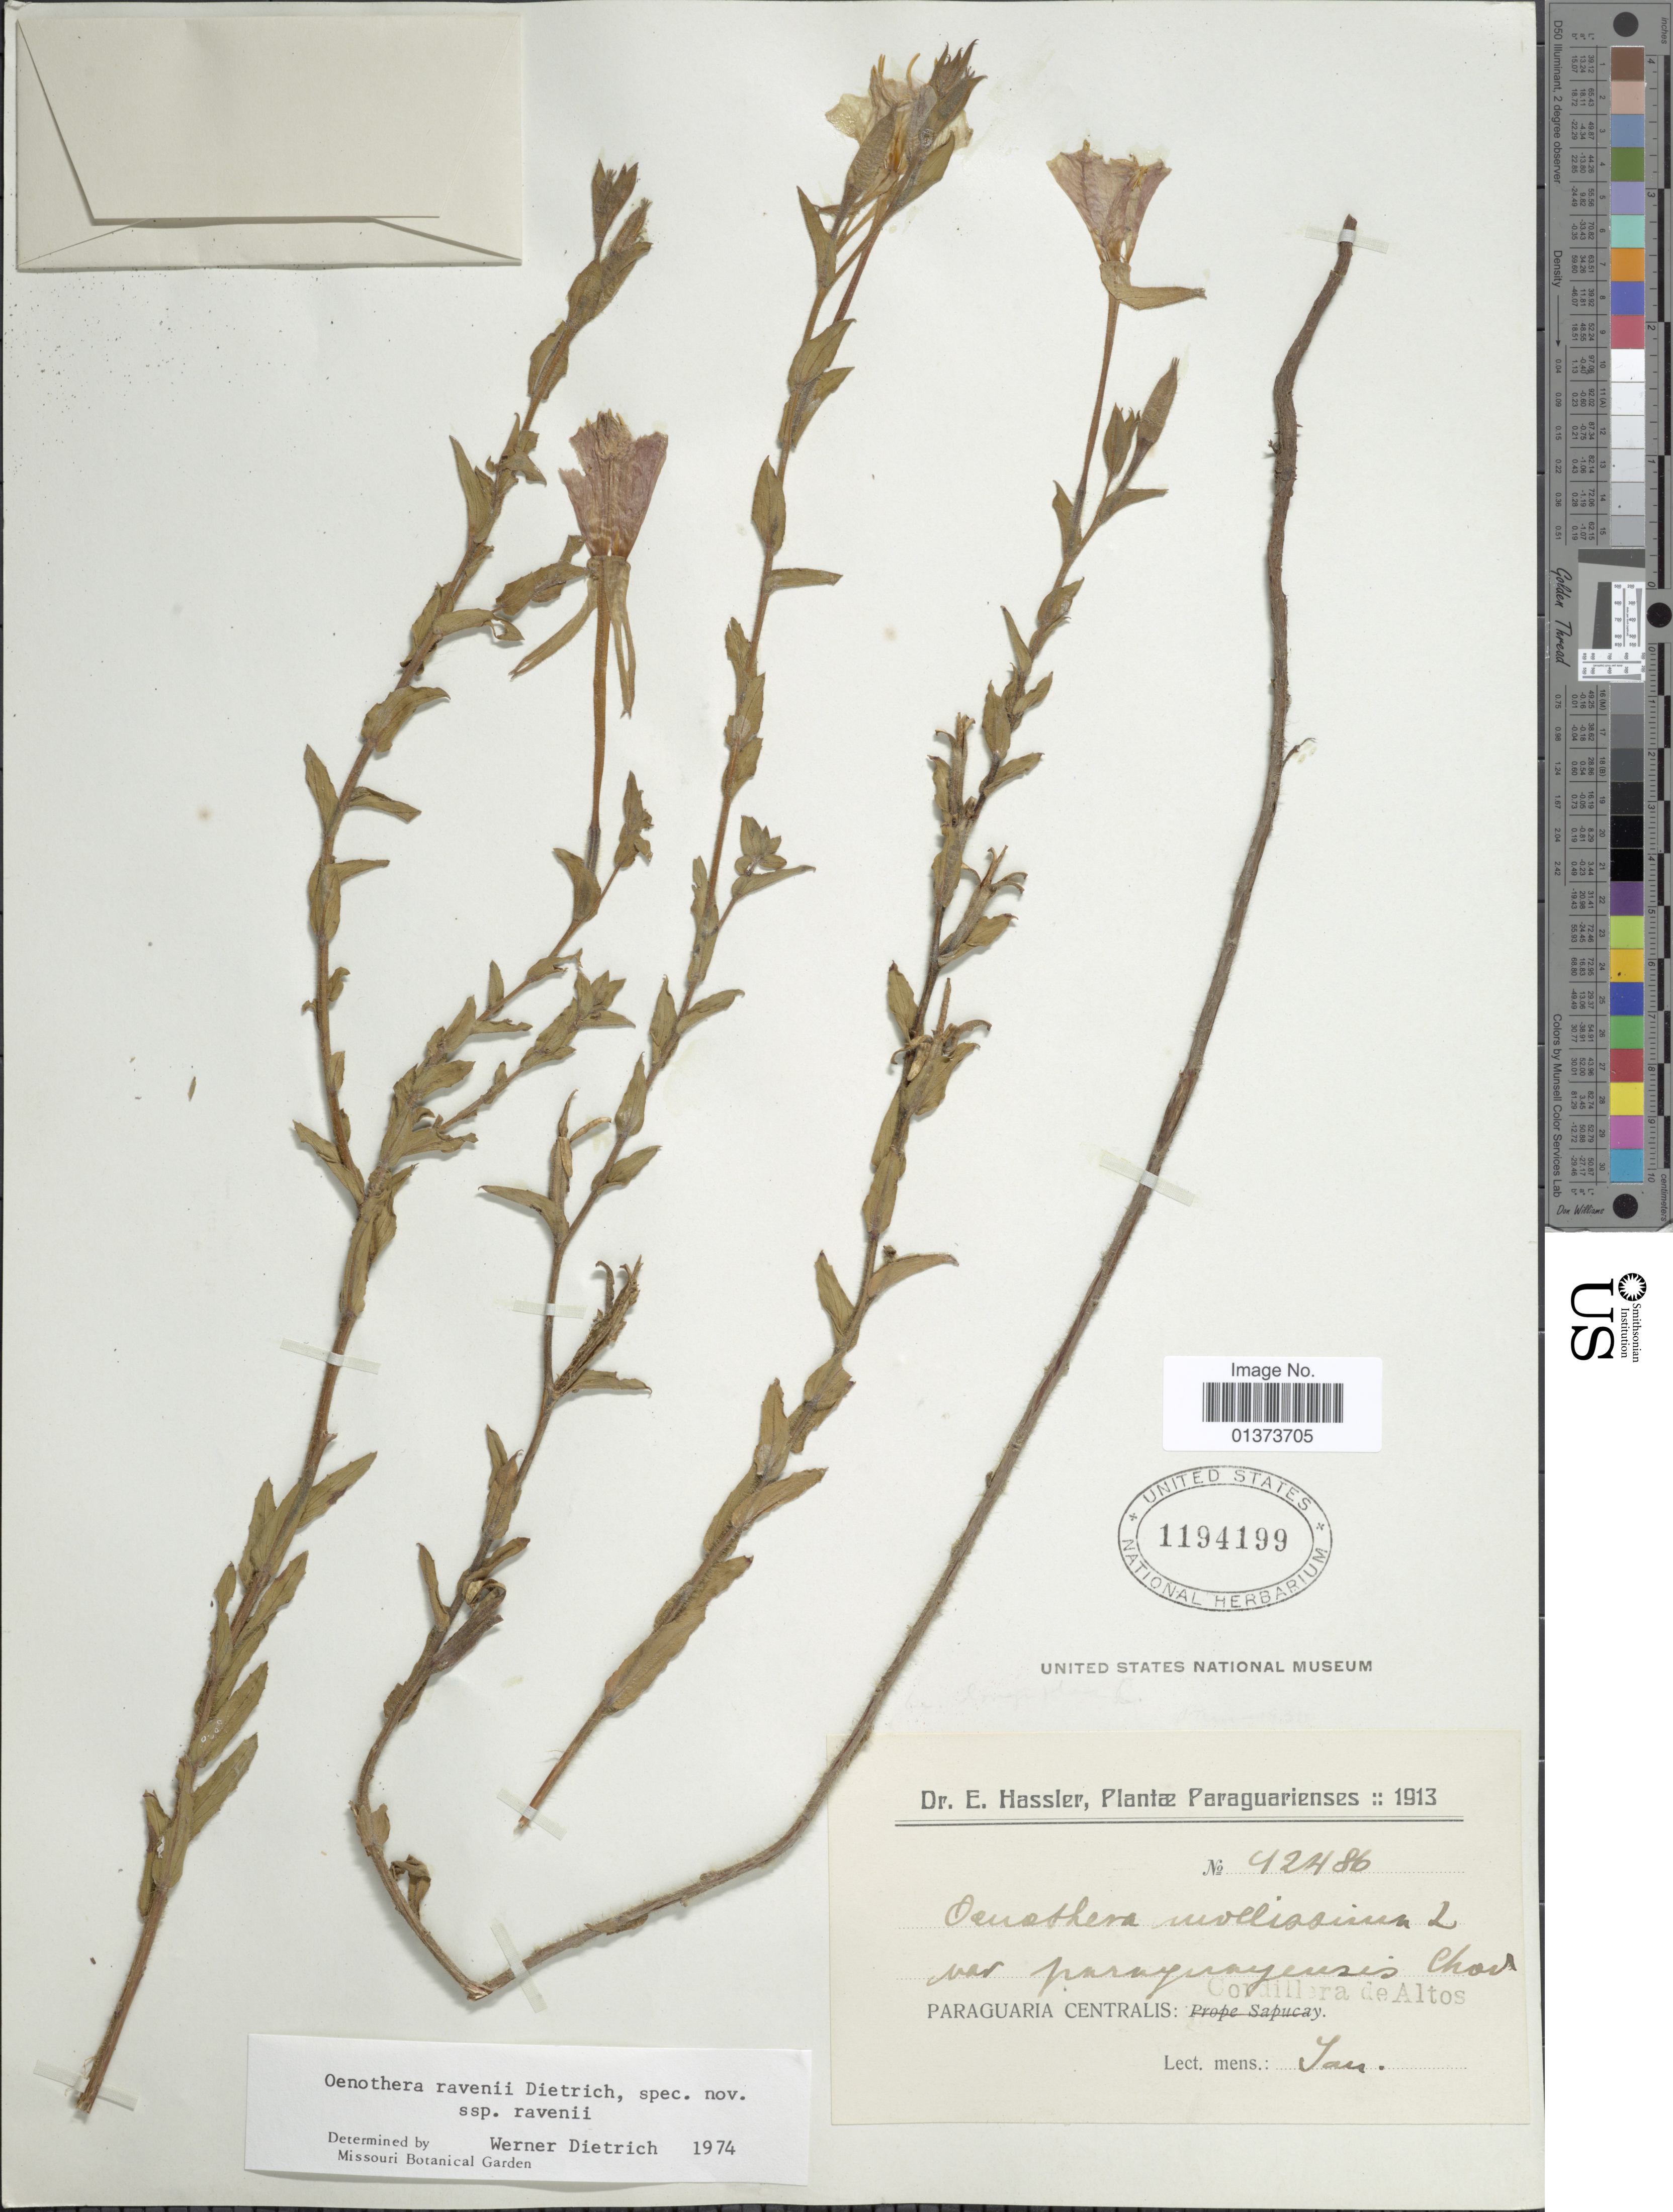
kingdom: Plantae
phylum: Tracheophyta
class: Magnoliopsida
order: Myrtales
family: Onagraceae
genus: Oenothera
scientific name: Oenothera ravenii subsp. ravenii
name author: W. Dietr.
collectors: E. Hassler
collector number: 42486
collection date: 1913-01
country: Paraguay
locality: Paraguaria Centralis: Cordillera de Altos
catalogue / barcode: US 1194199